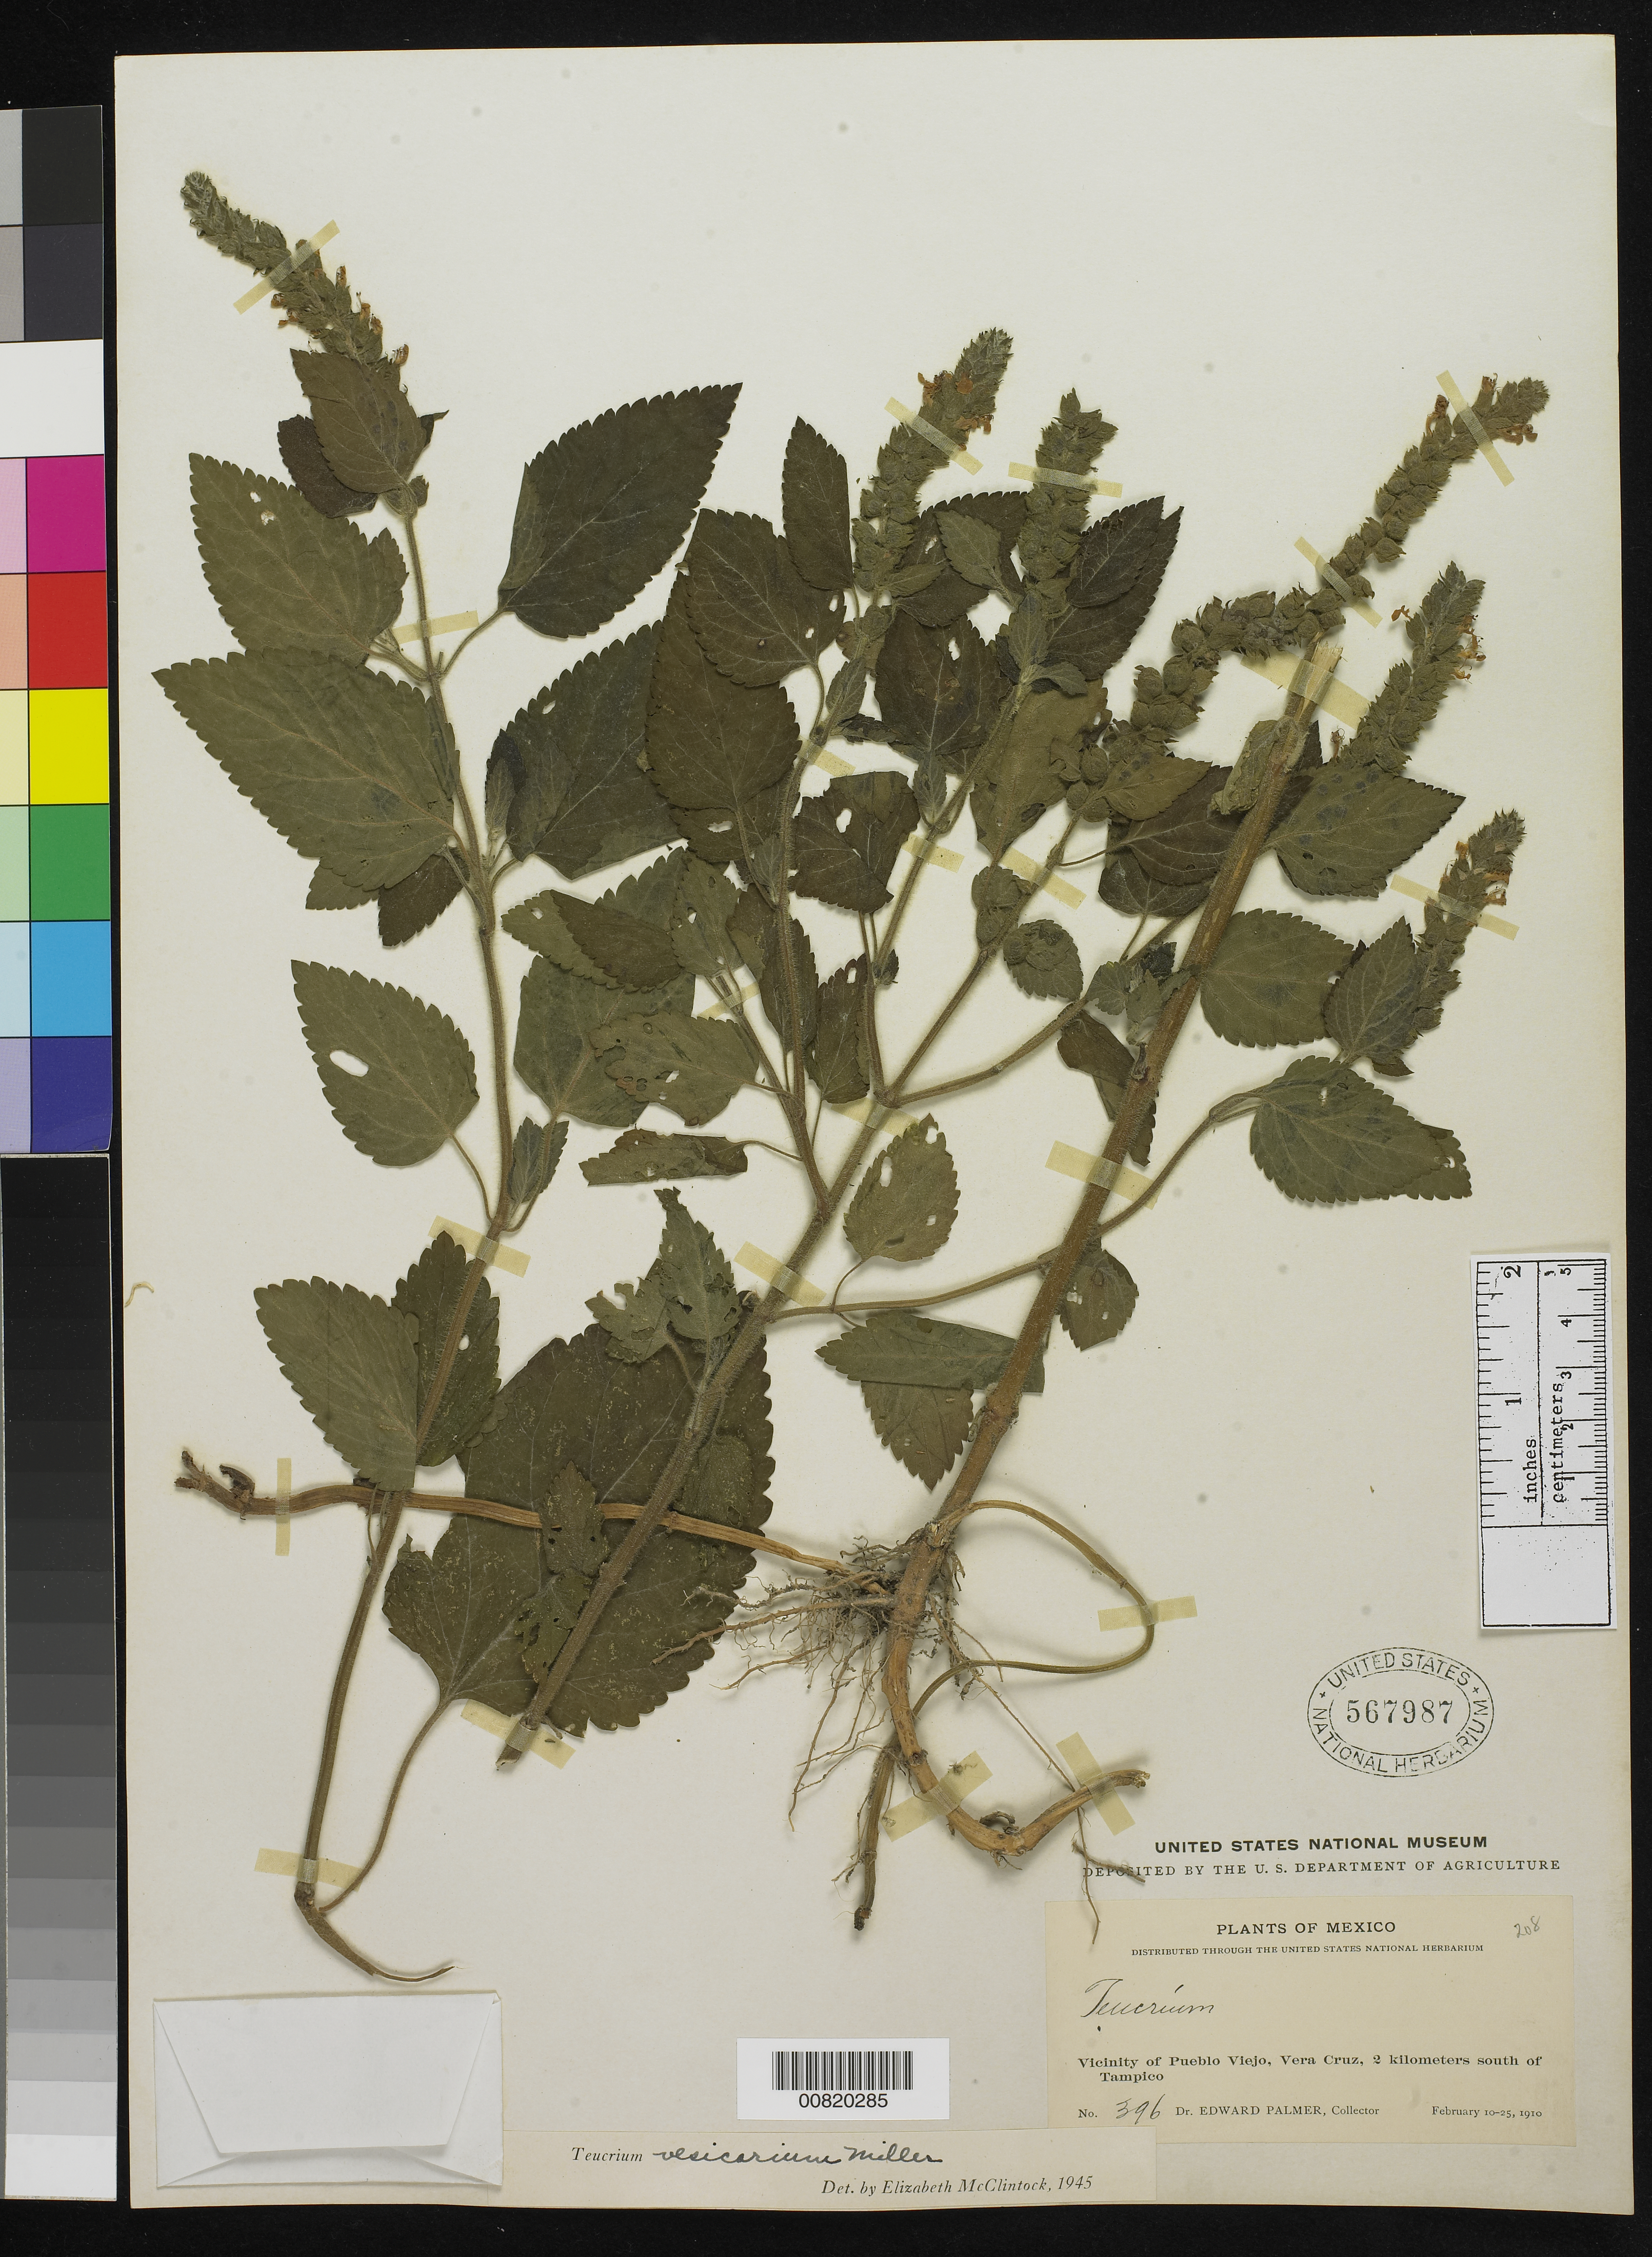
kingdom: Plantae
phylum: Tracheophyta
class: Magnoliopsida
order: Lamiales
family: Lamiaceae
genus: Teucrium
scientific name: Teucrium vesicarium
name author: Mill.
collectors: E. Palmer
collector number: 396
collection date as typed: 10 Feb 1910 to 25 Feb 1910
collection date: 1910-02-10/1910-02-25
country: Mexico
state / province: Veracruz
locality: Vicinity of Pueblo Viejo, Veracruz, 2 kilometers south of Tampico.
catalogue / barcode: US 567987